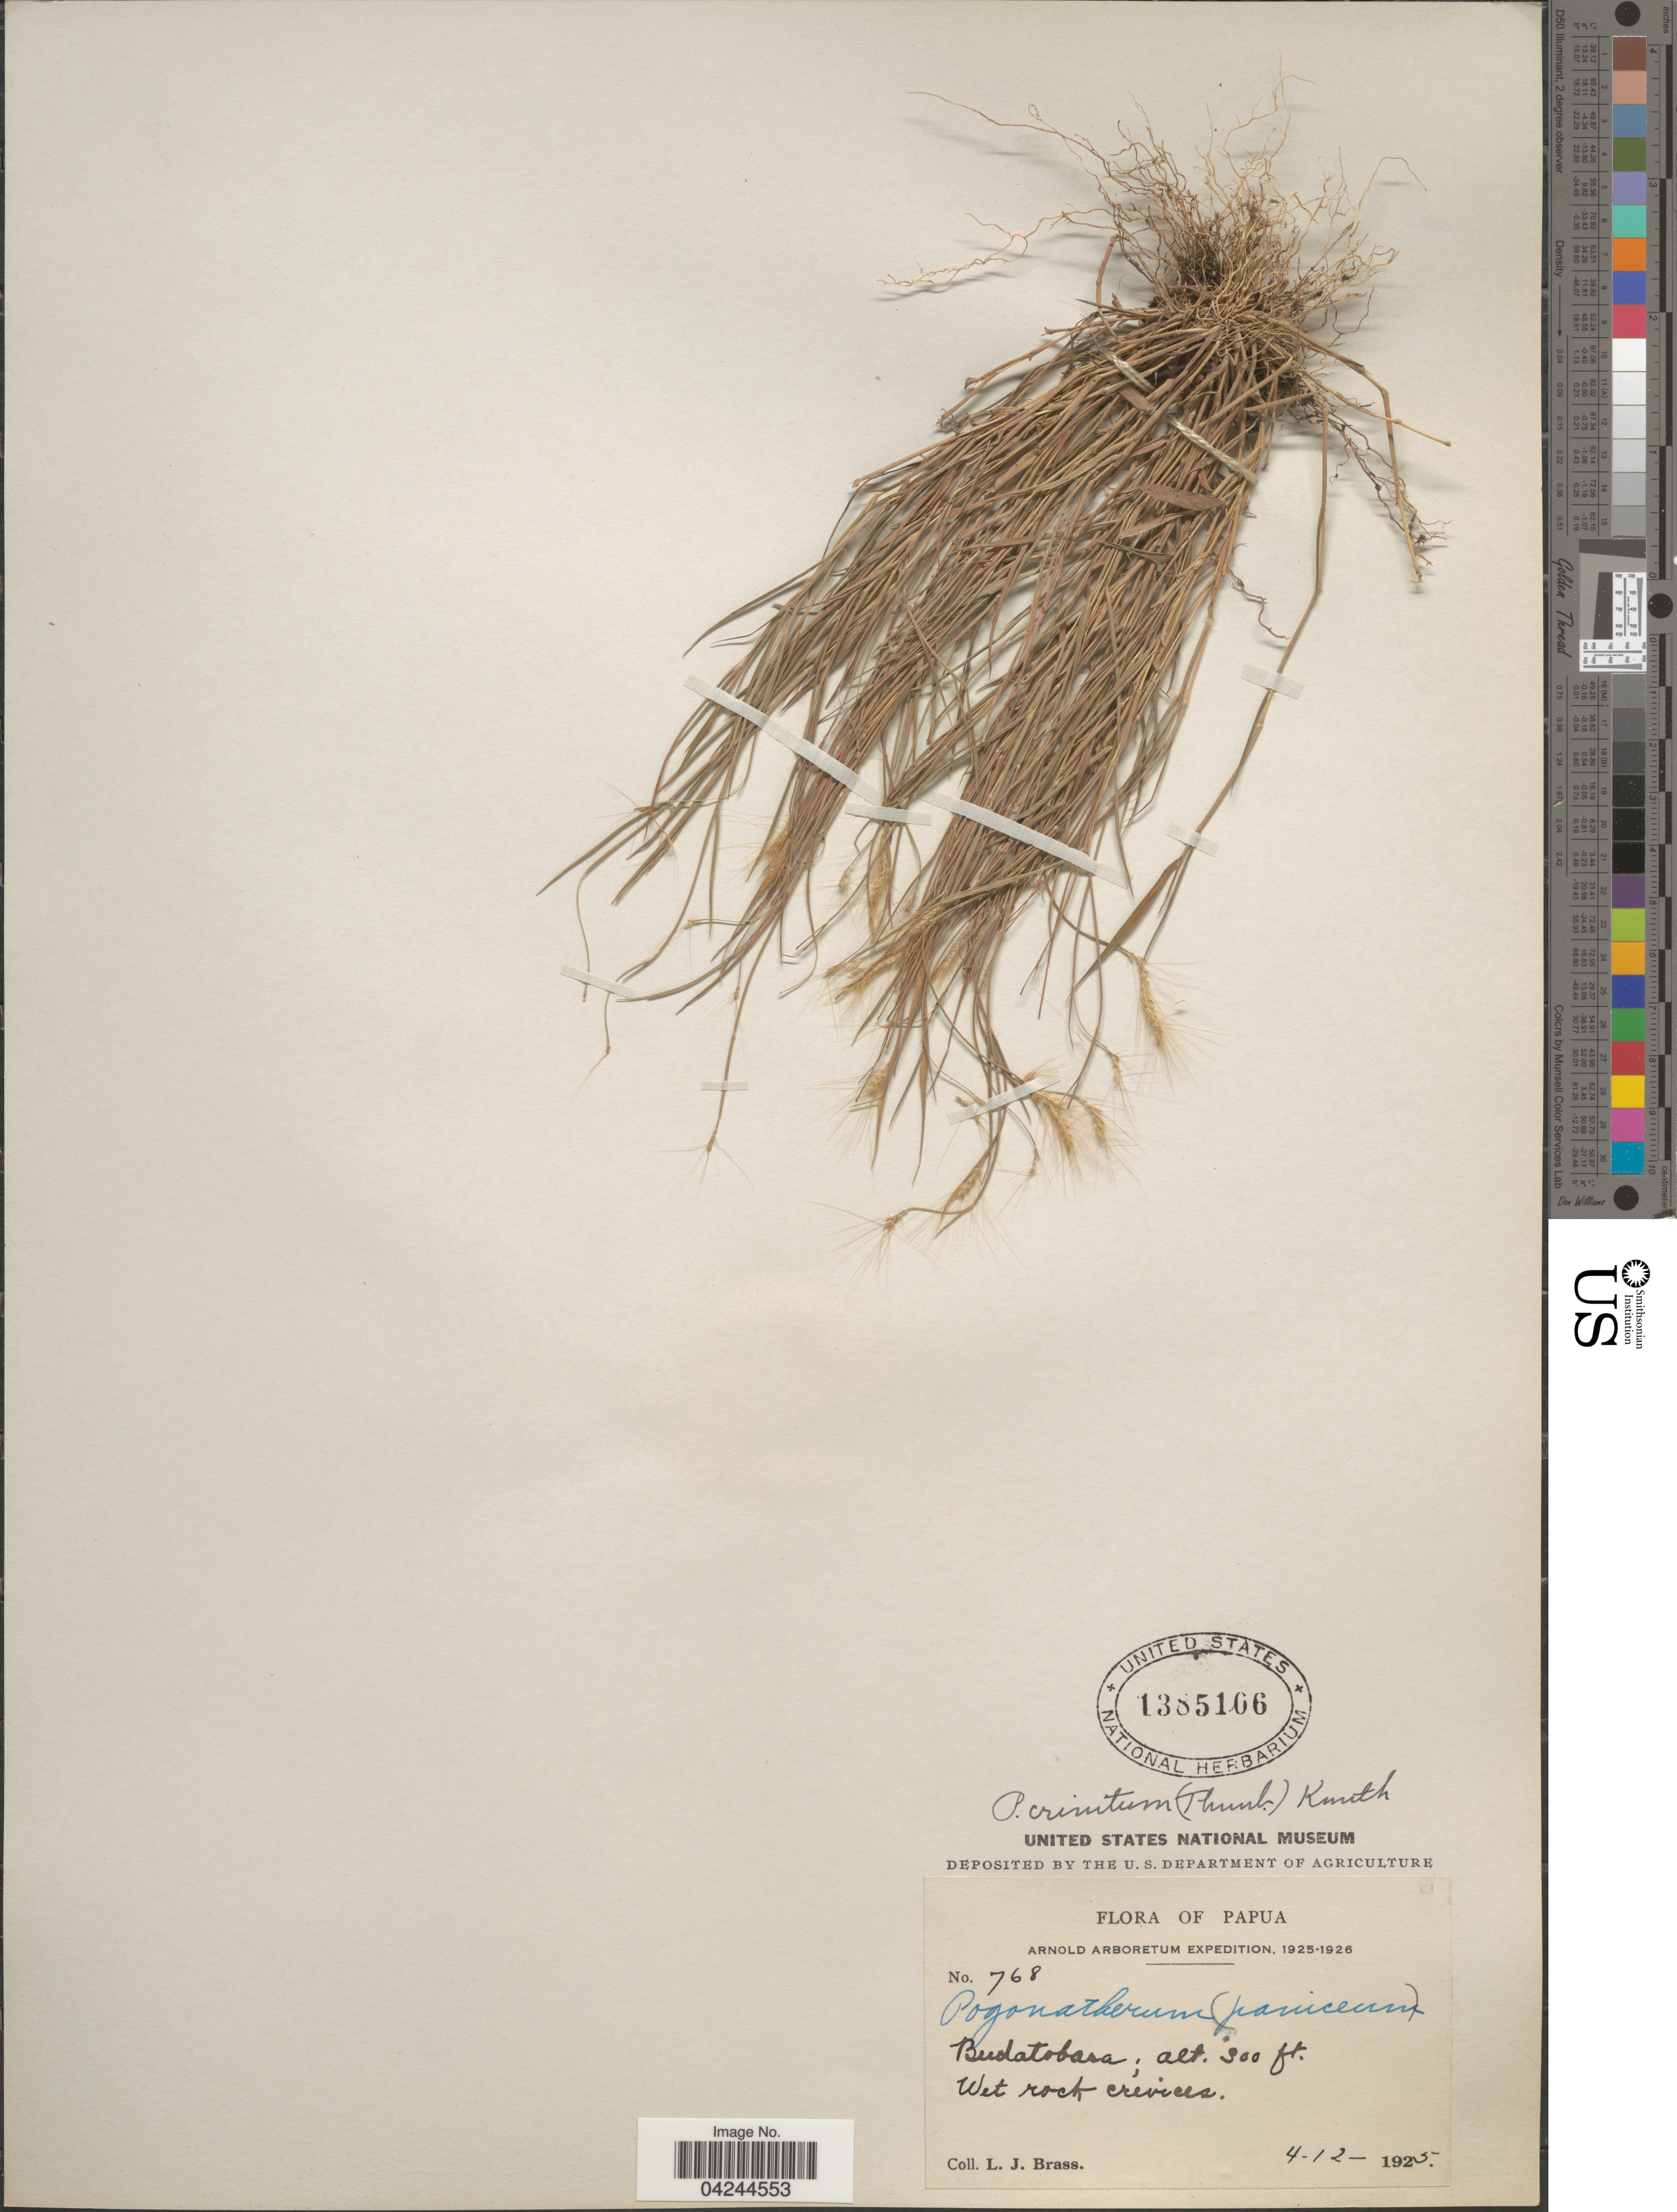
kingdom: Plantae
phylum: Tracheophyta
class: Liliopsida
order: Poales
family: Poaceae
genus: Pogonatherum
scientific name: Pogonatherum crinitum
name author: (Thunb.) Kunth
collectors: L. J. Brass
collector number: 768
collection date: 1925-12-04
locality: Arnold Arboretum Expedition, 1925-1926. Budatobara; Wet rock of crevices.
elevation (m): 91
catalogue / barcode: US 1385106